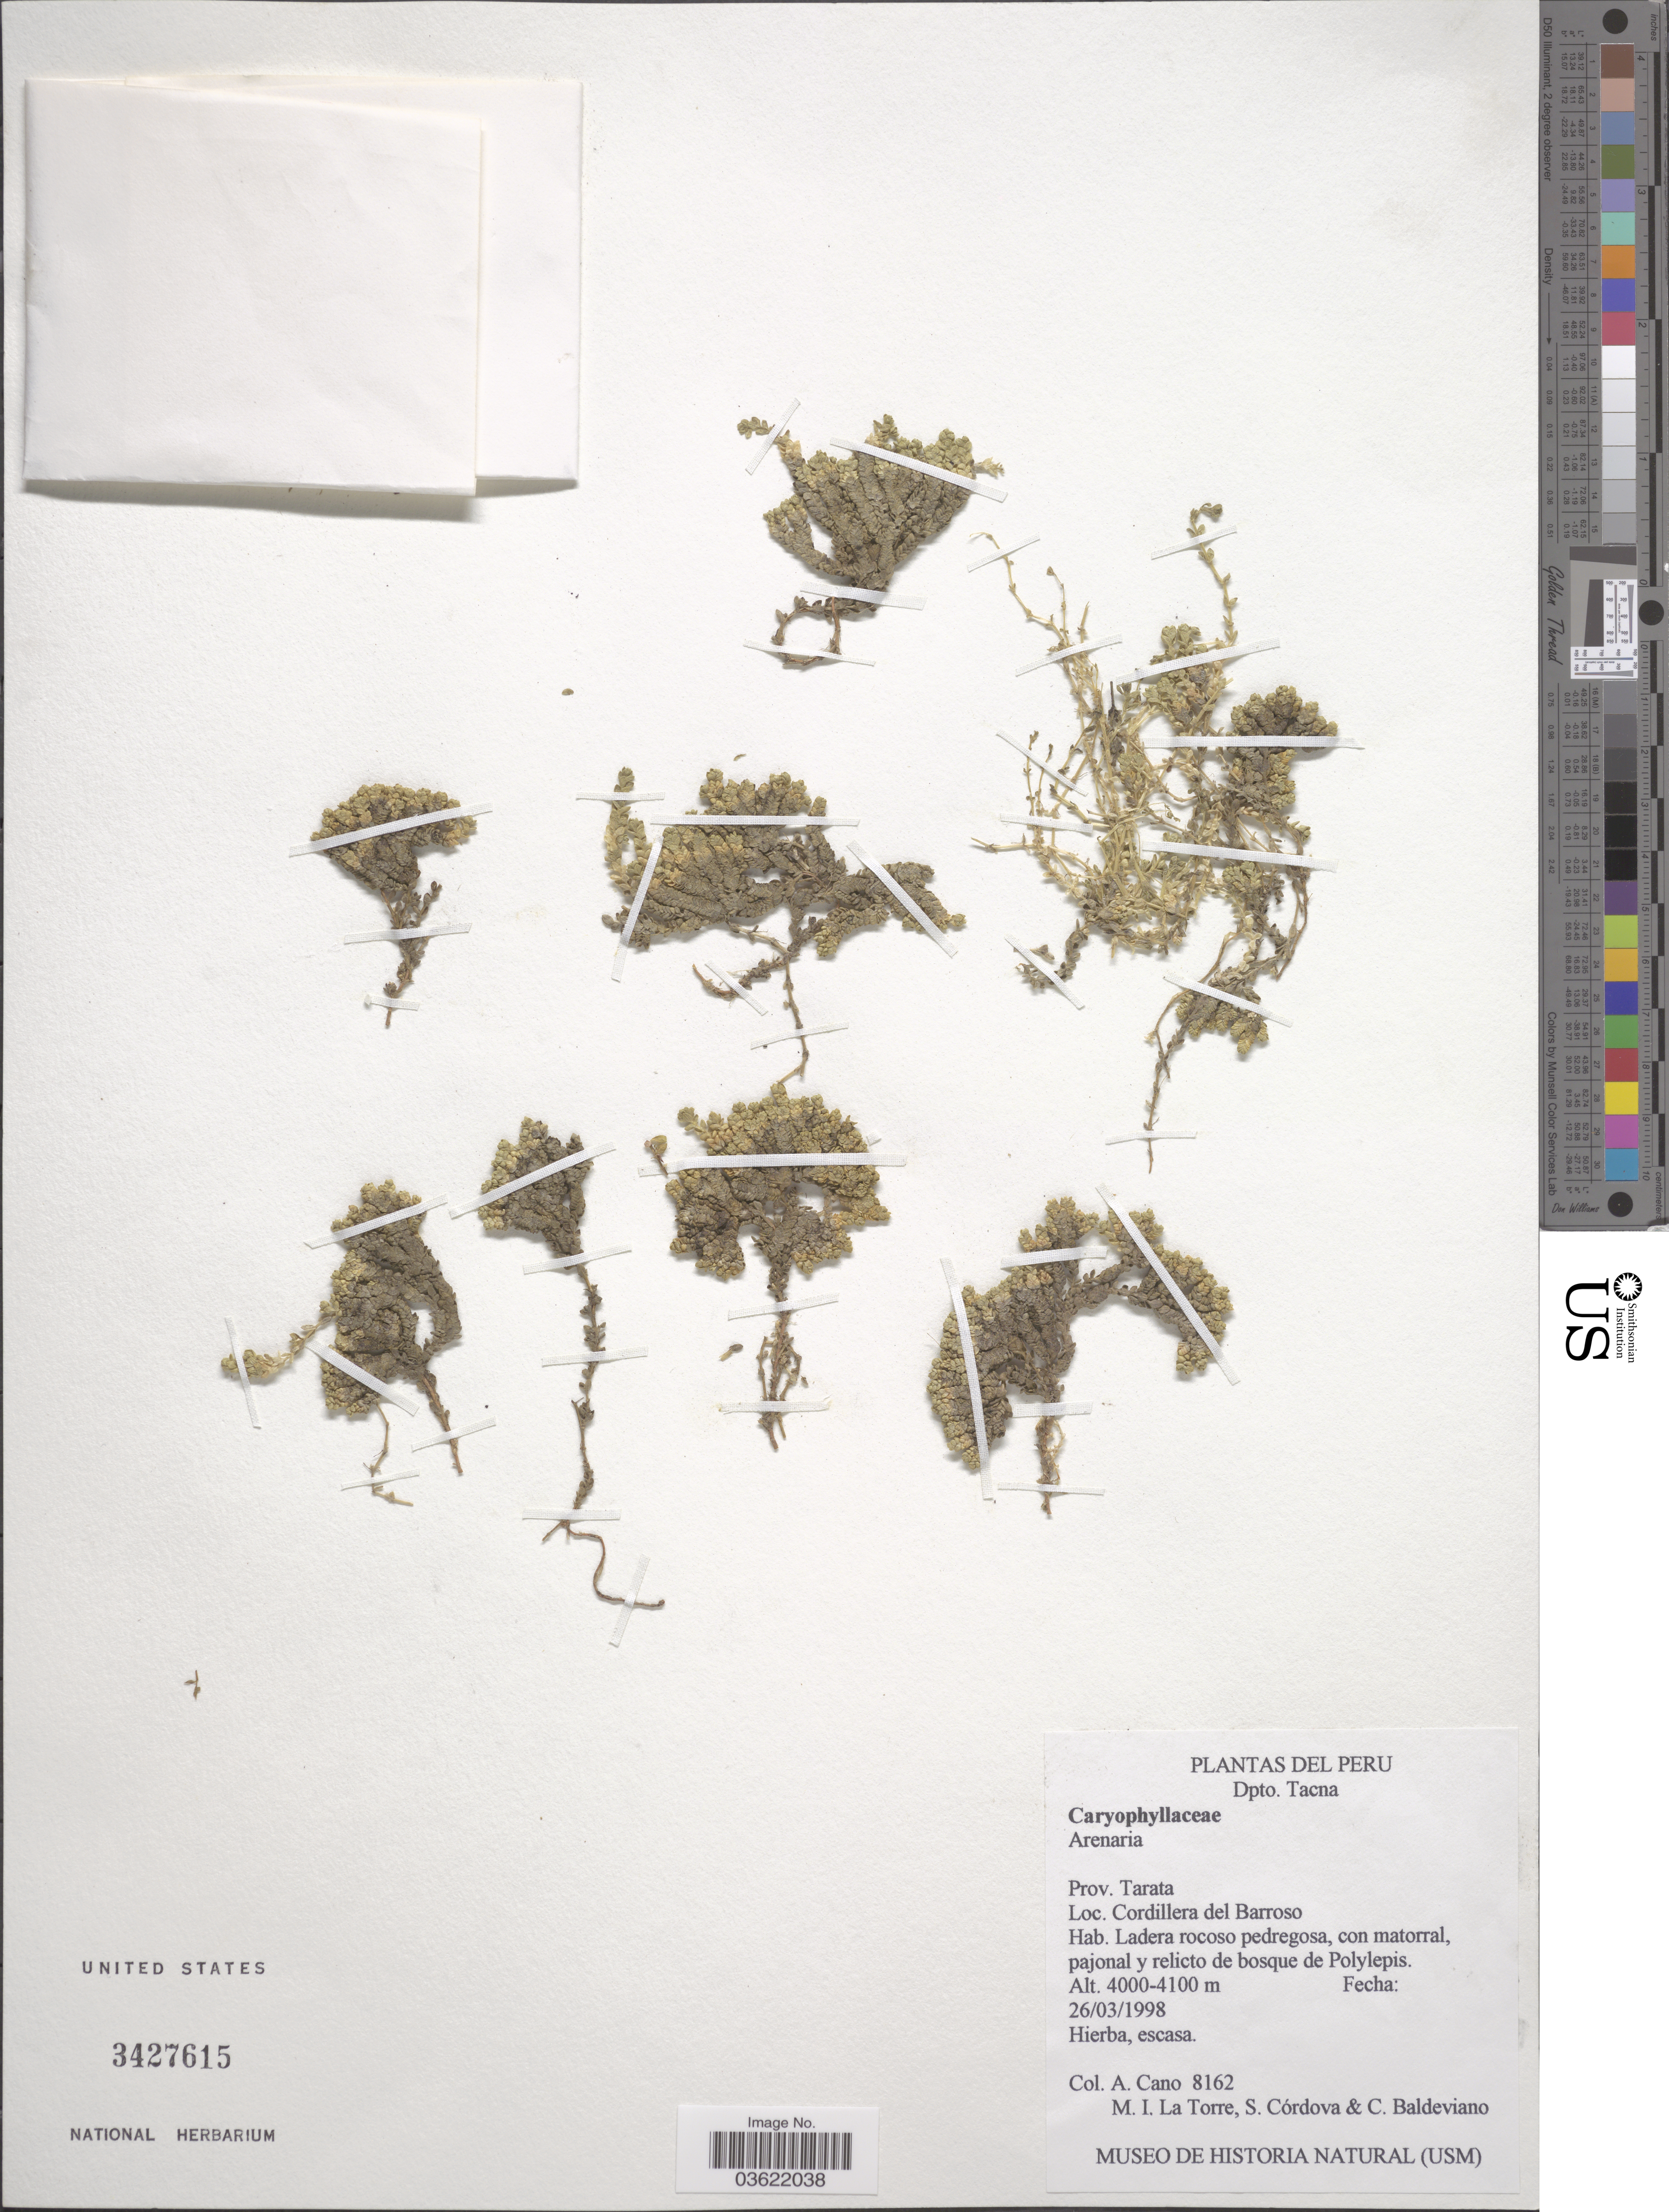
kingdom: Plantae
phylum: Tracheophyta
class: Magnoliopsida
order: Caryophyllales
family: Caryophyllaceae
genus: Arenaria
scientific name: Arenaria sp.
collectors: A. Cano, M. La Torre, S. Cordova & C. Baldevianio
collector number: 8162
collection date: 1998-03-26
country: Peru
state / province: Tacna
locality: Dpto. Tacna. Prov. Tarata. Cordillera del Barroso.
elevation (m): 4000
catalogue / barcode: US 3427615